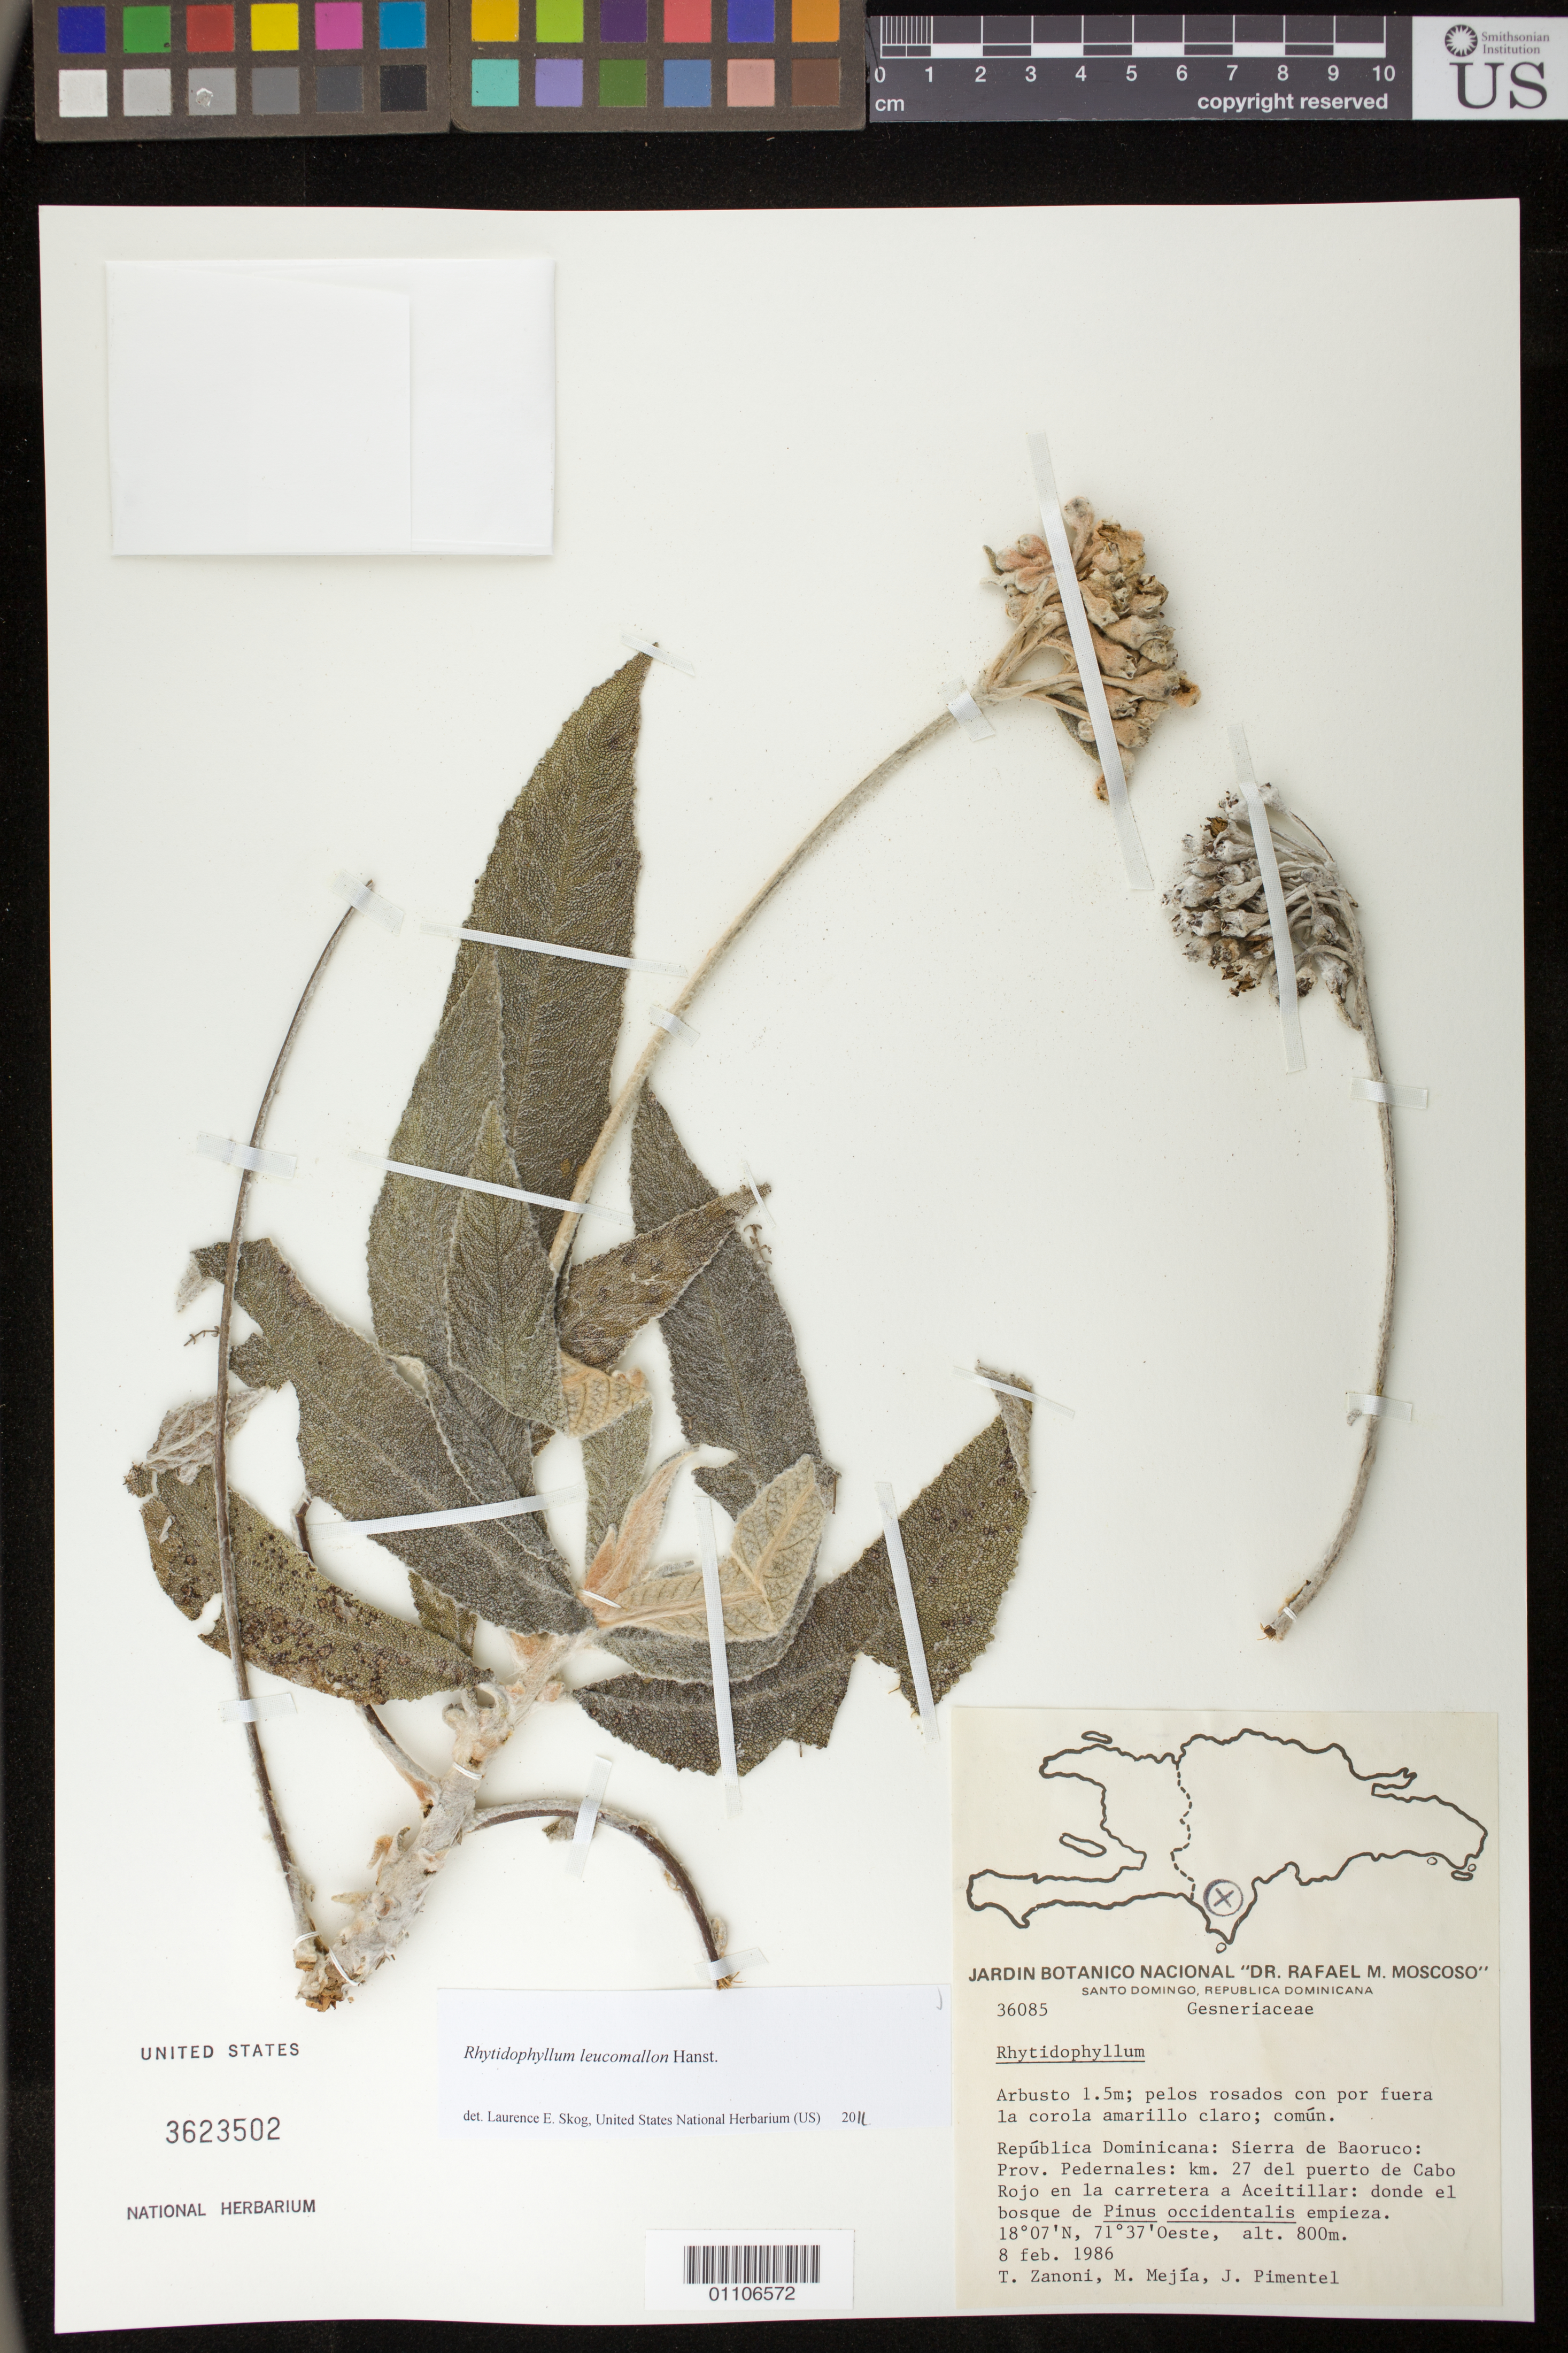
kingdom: Plantae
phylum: Tracheophyta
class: Magnoliopsida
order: Lamiales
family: Gesneriaceae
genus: Rhytidophyllum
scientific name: Rhytidophyllum leucomallon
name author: Hanst.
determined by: Skog, Laurence E.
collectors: T. A. Zanoni, M. Mejia & J. Pimentel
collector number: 36085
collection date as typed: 08 Feb 1986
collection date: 1986-02-08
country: Dominican Republic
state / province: Pedernales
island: Hispaniola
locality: Sierra de Baoruco: Prov. Pedernales: km 27 del puerto de Cabo Rojo en la carretera a Aceitillar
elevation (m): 800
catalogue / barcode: US 3623502